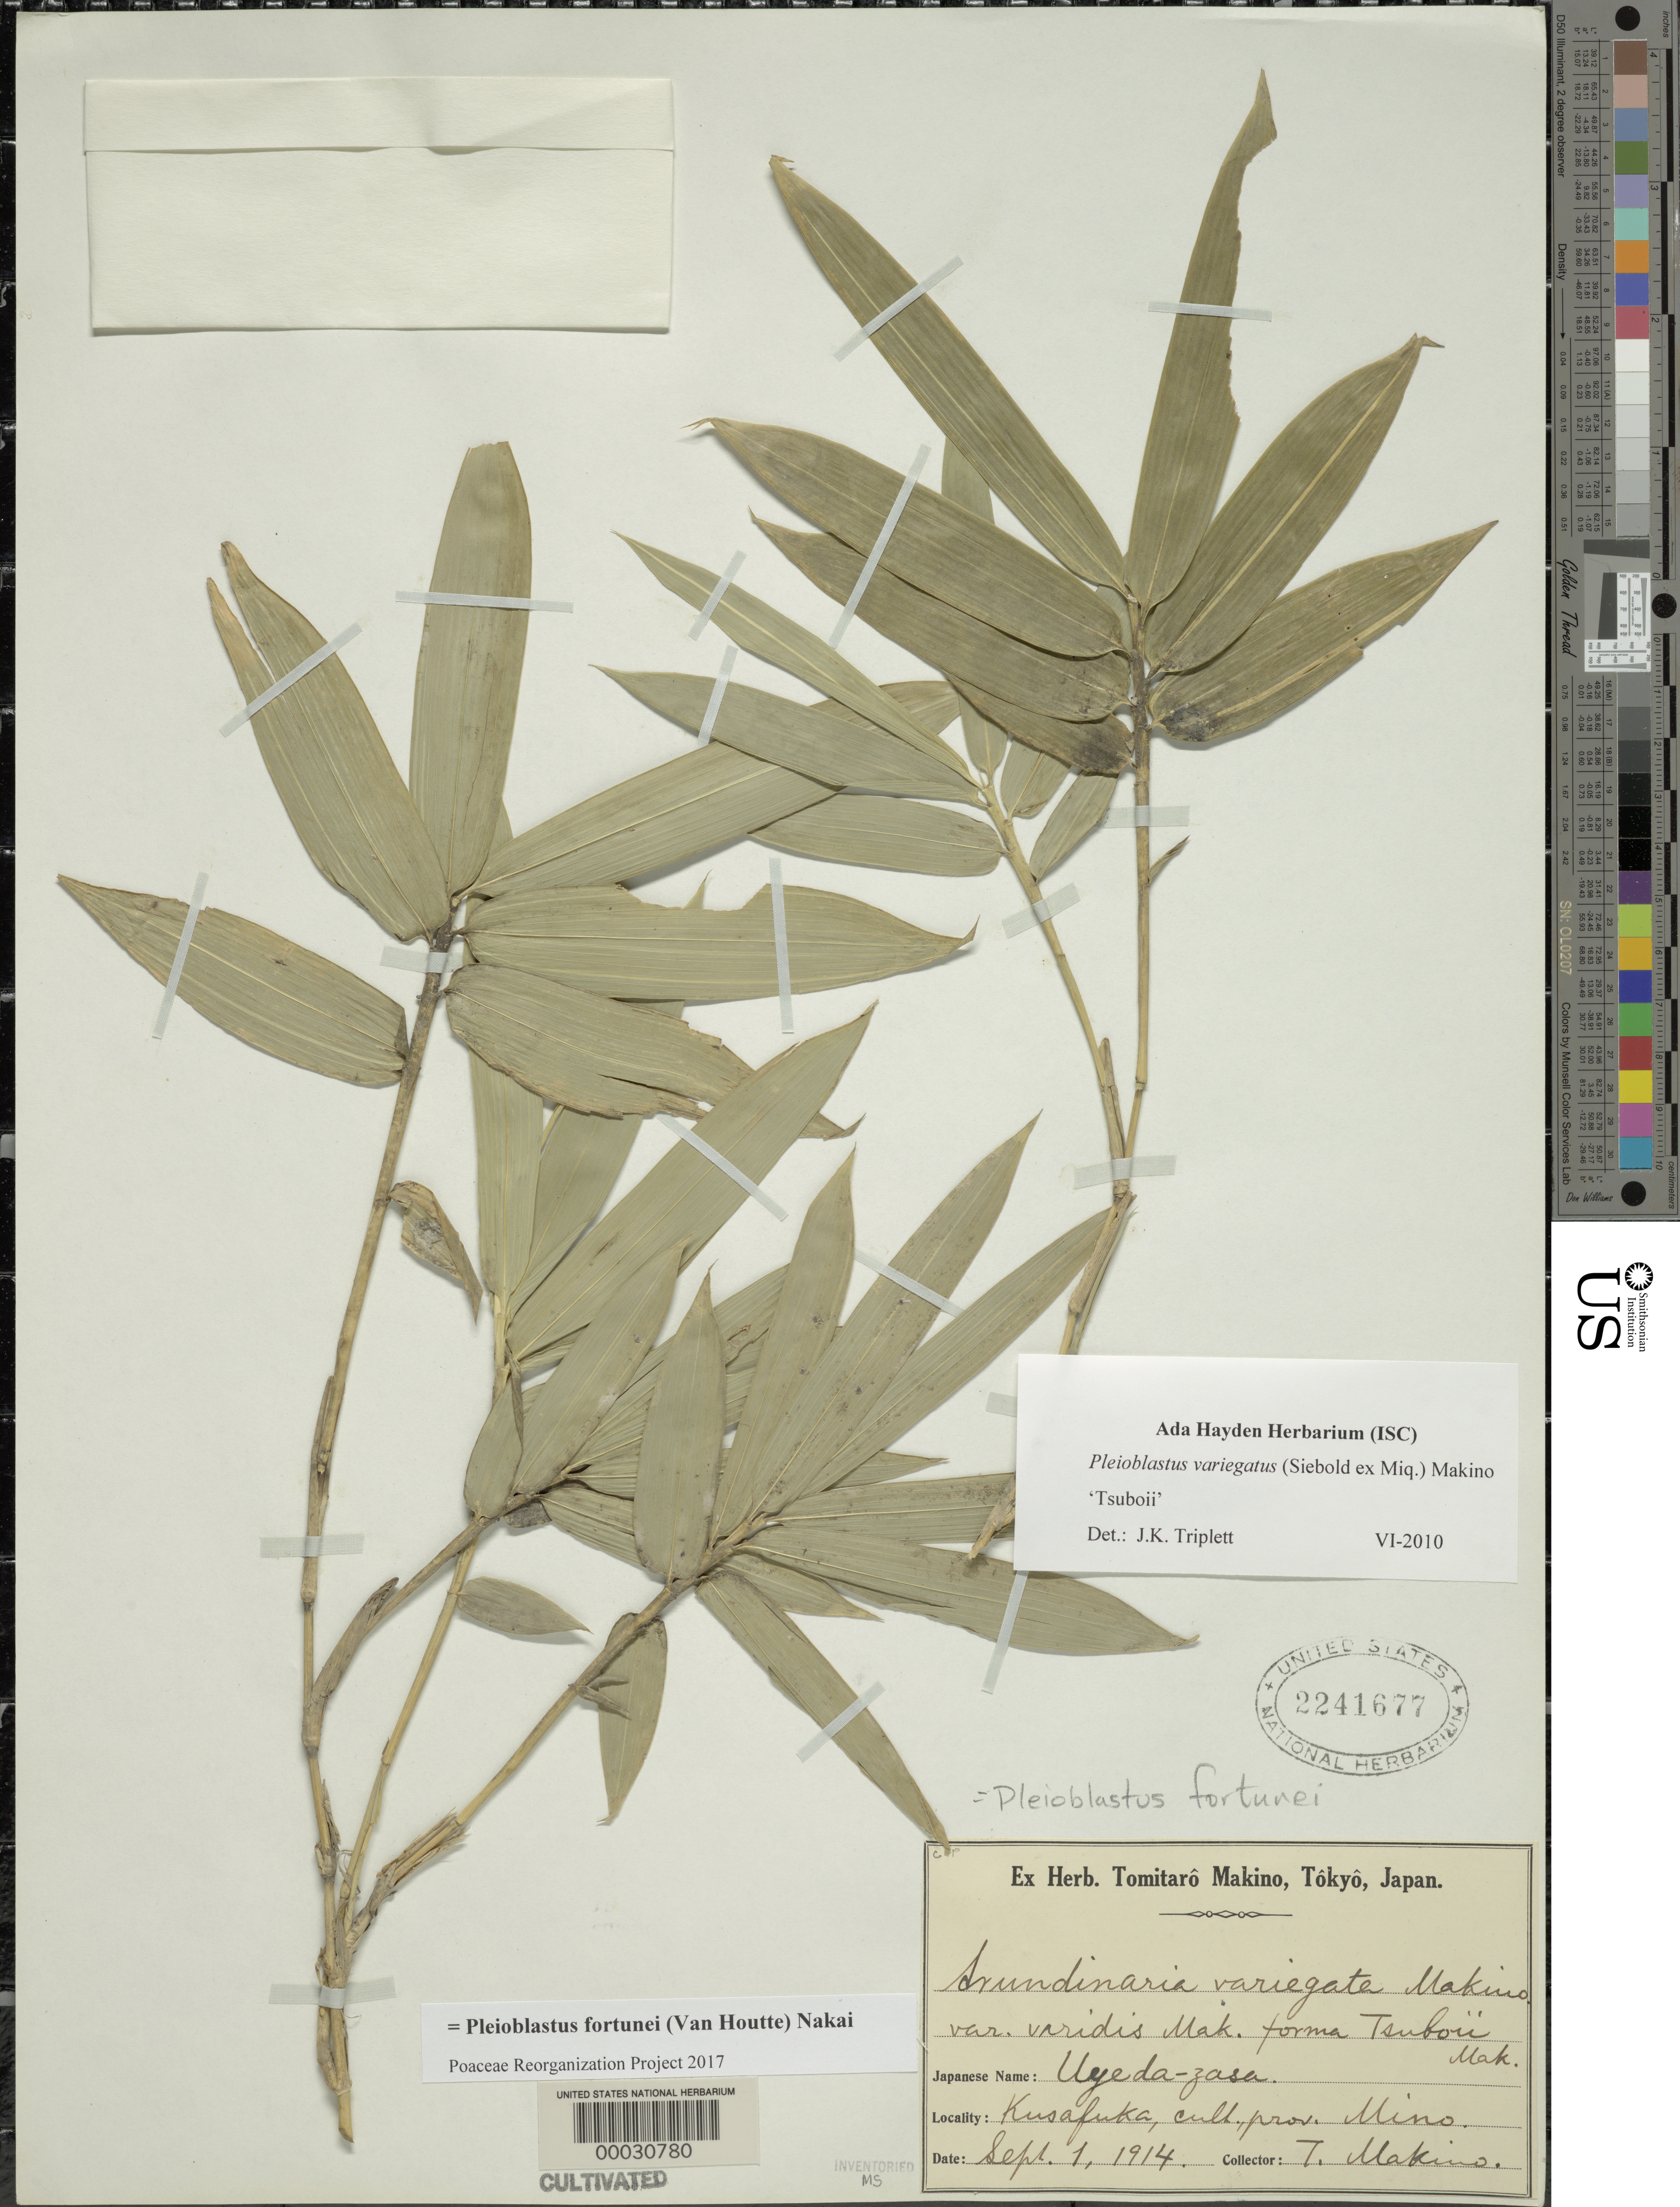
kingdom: Plantae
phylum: Tracheophyta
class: Liliopsida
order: Poales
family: Poaceae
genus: Pleioblastus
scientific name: Pleioblastus fortunei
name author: (Van Houtte) Nakai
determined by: Poaceae Reorganization Project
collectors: T. Makino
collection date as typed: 01 Sep 1914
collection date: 1914-09-01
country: Japan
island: Honshu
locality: Kusafuka, tokyo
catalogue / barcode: US 2241677